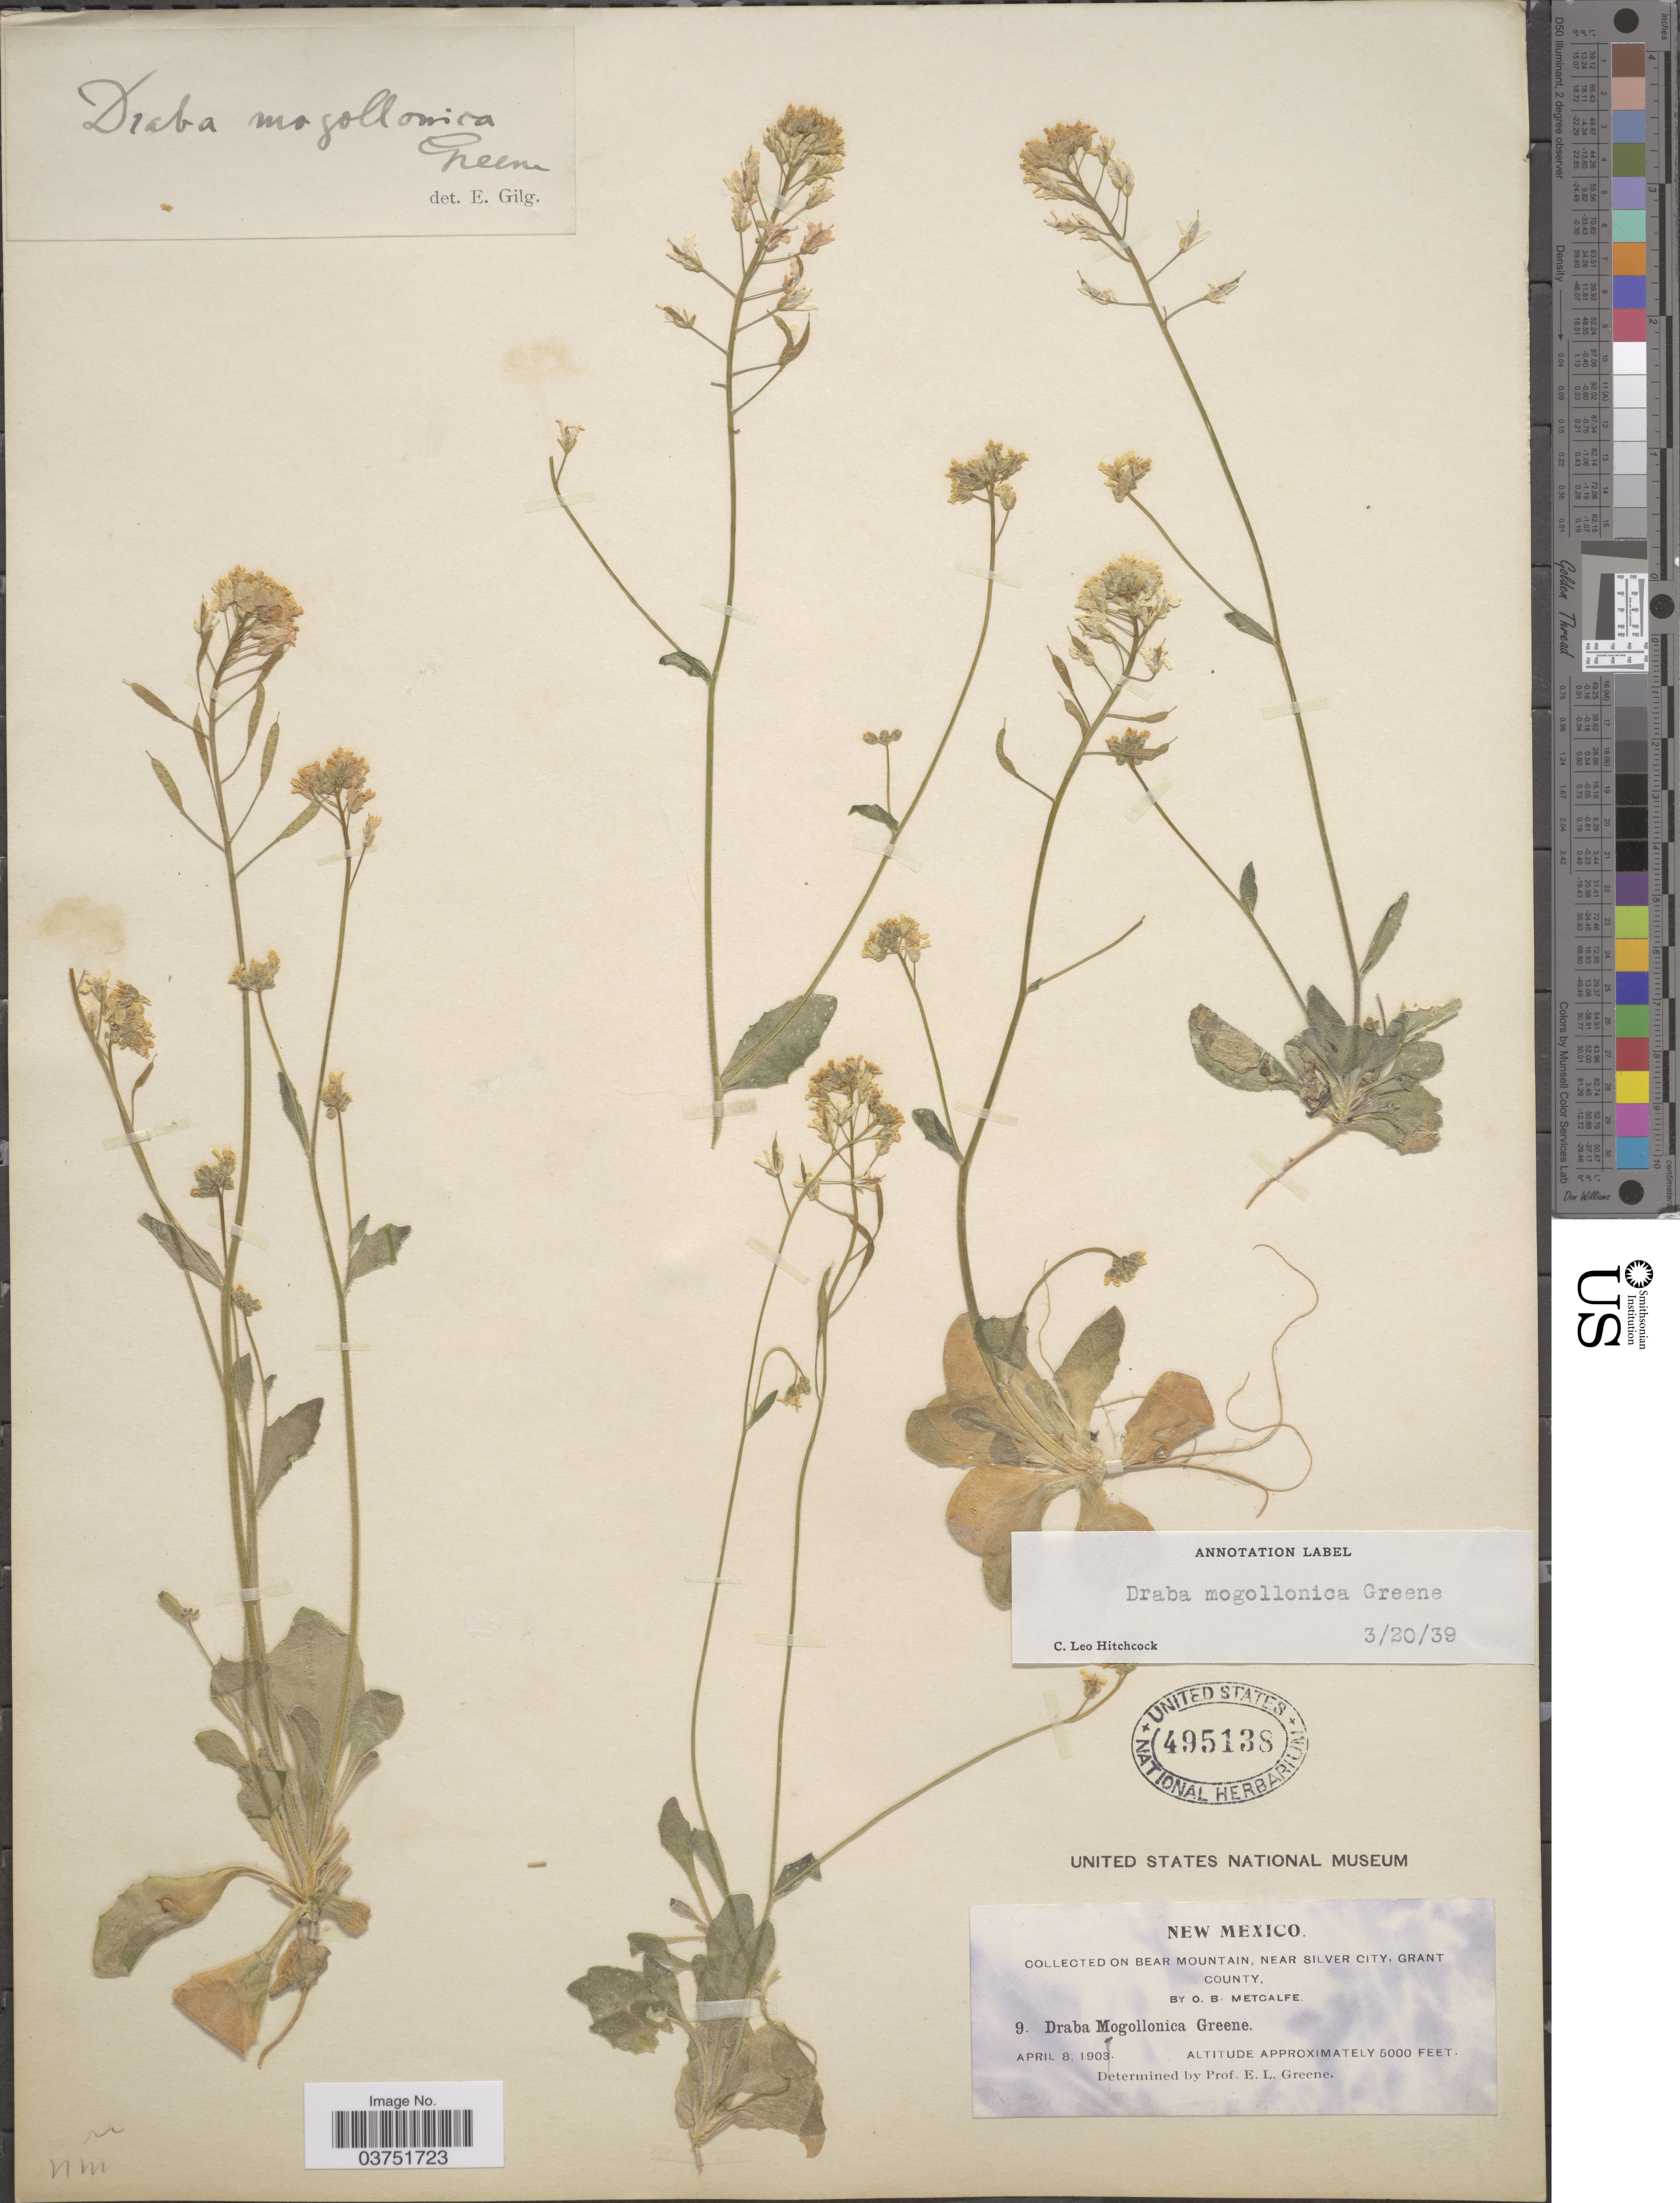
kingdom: Plantae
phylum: Tracheophyta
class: Magnoliopsida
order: Brassicales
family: Brassicaceae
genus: Draba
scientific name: Draba mogollonica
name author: Greene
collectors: O. B. Metcalfe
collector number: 9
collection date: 1903-04-08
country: United States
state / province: New Mexico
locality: Bear Mountain, Near Silver City, Grant County.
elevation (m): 1524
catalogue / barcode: US 495138